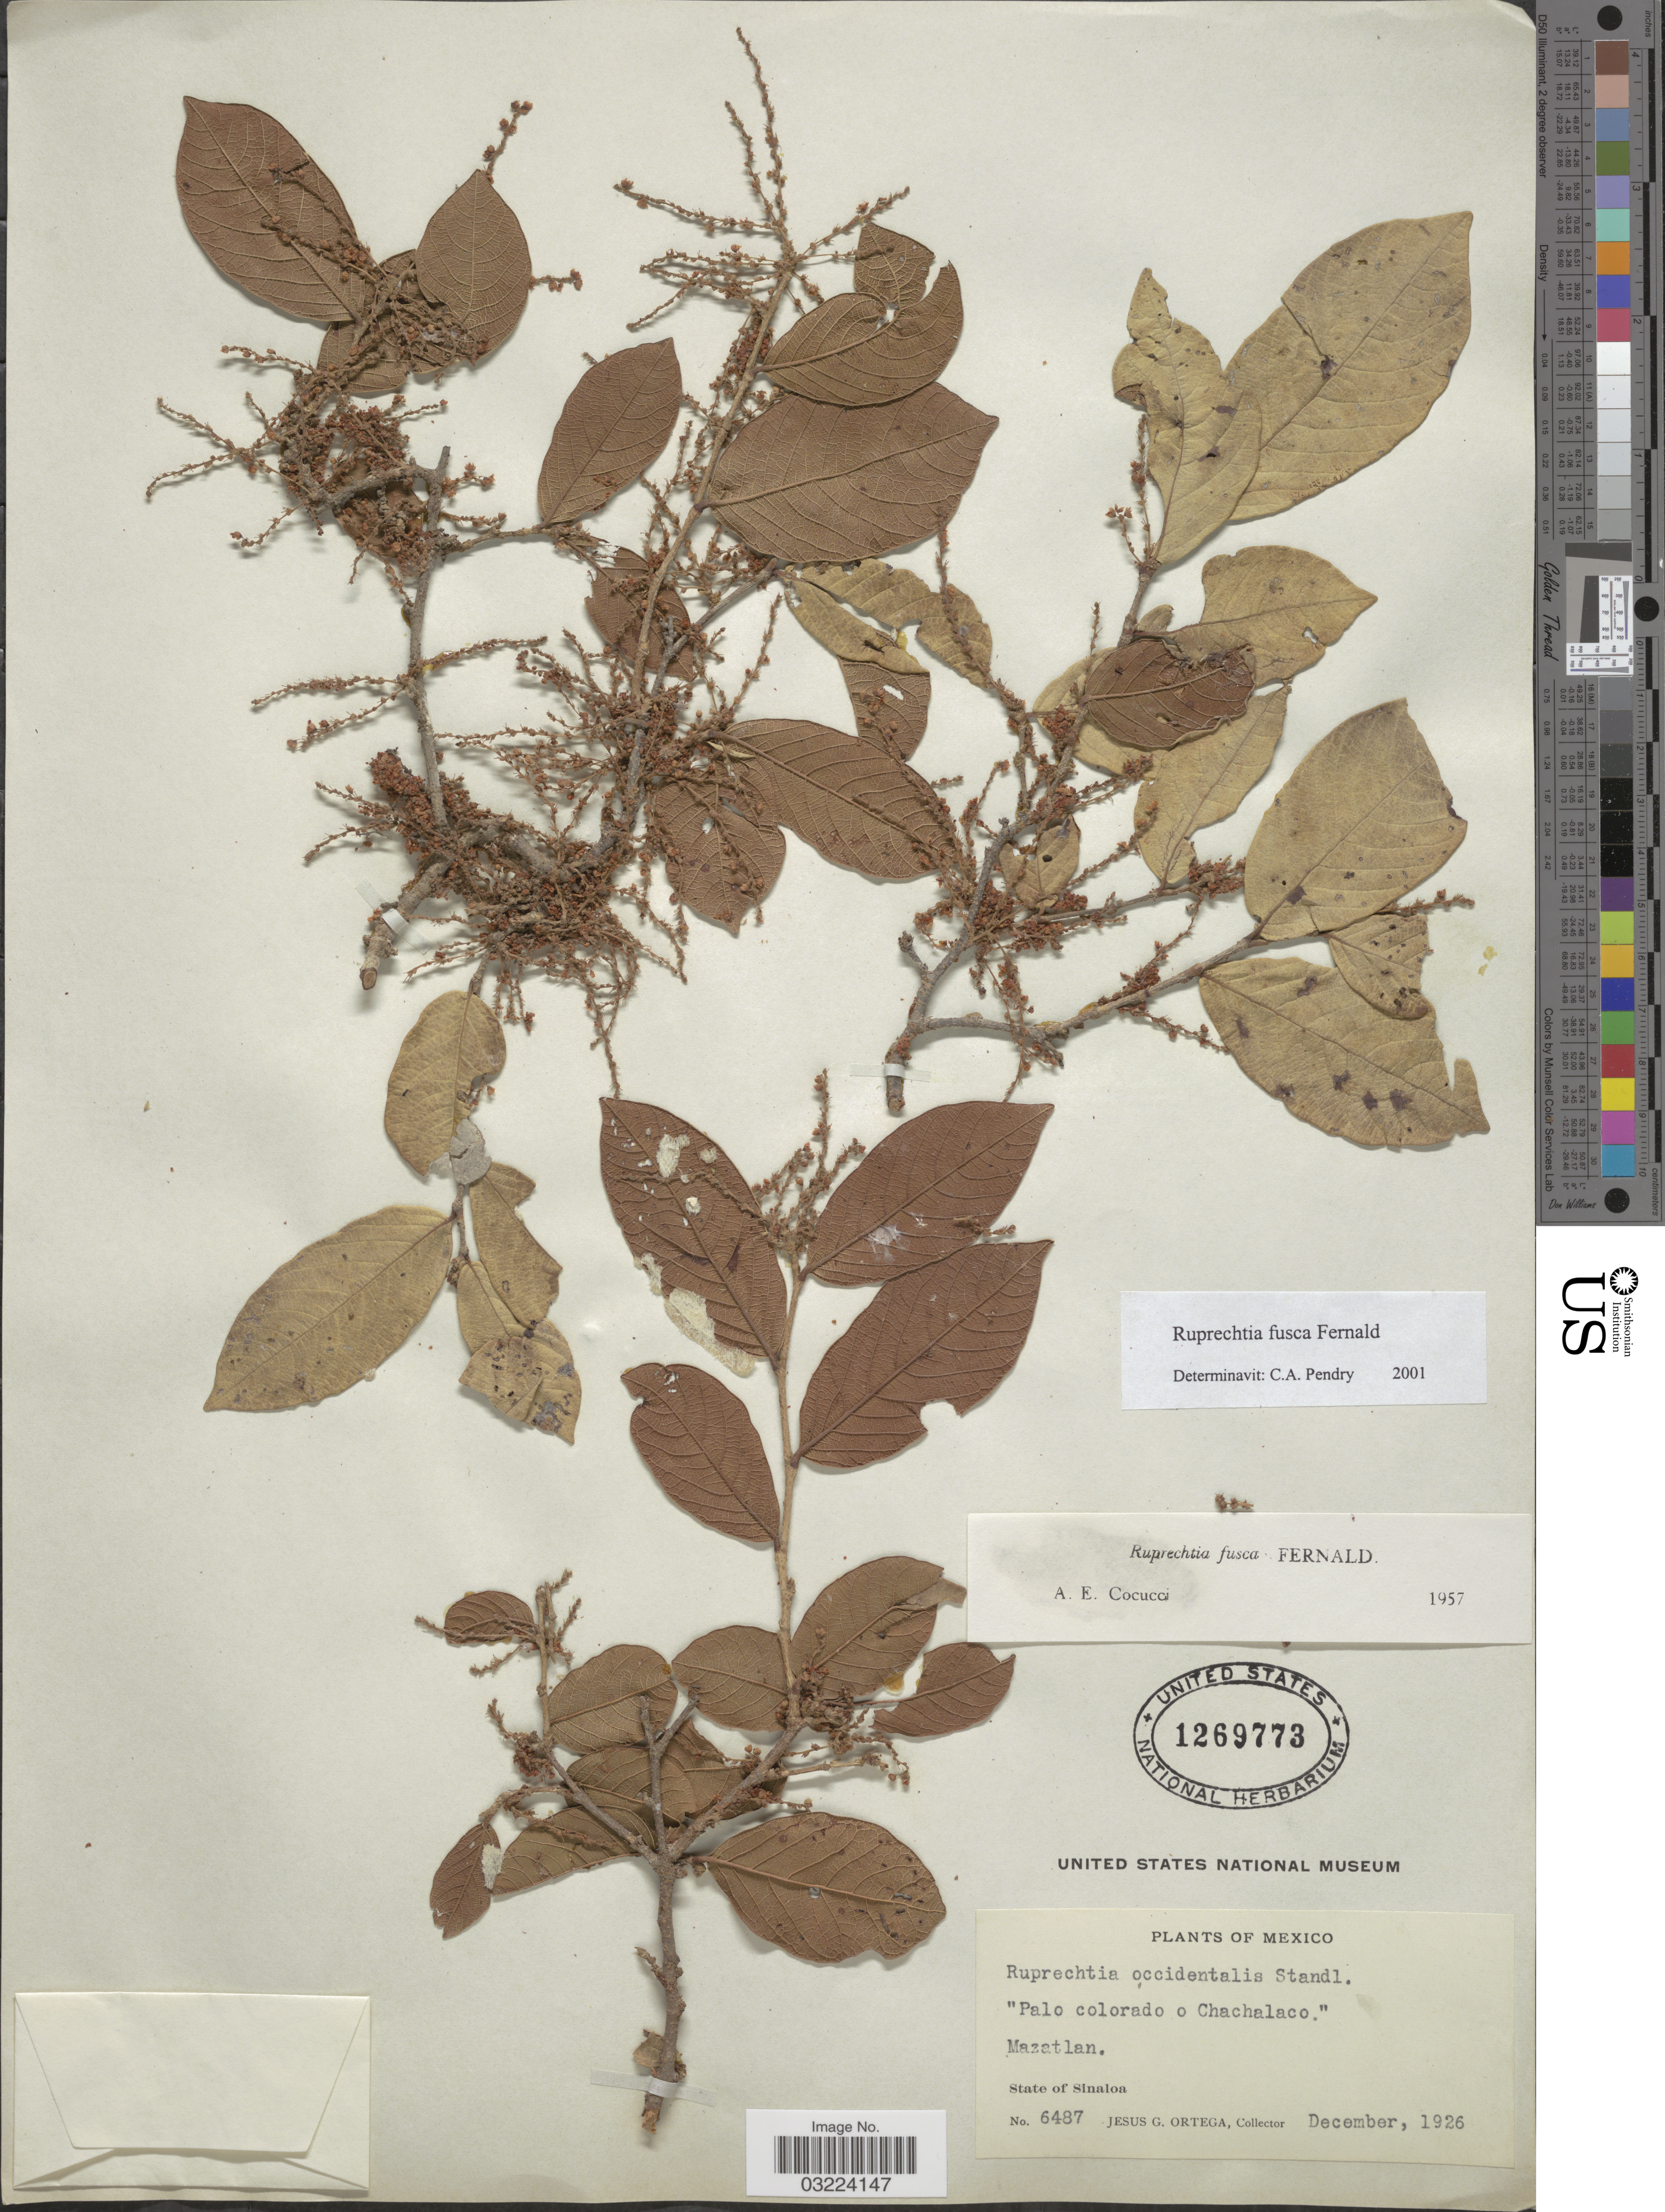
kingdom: Plantae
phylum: Tracheophyta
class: Magnoliopsida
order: Caryophyllales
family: Polygonaceae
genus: Ruprechtia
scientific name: Ruprechtia fusca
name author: Fernald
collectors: J. Ortega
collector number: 6487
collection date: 1926-12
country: Mexico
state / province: Sinaloa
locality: Palo colorado o Chachalaco.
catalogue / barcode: US 1269773